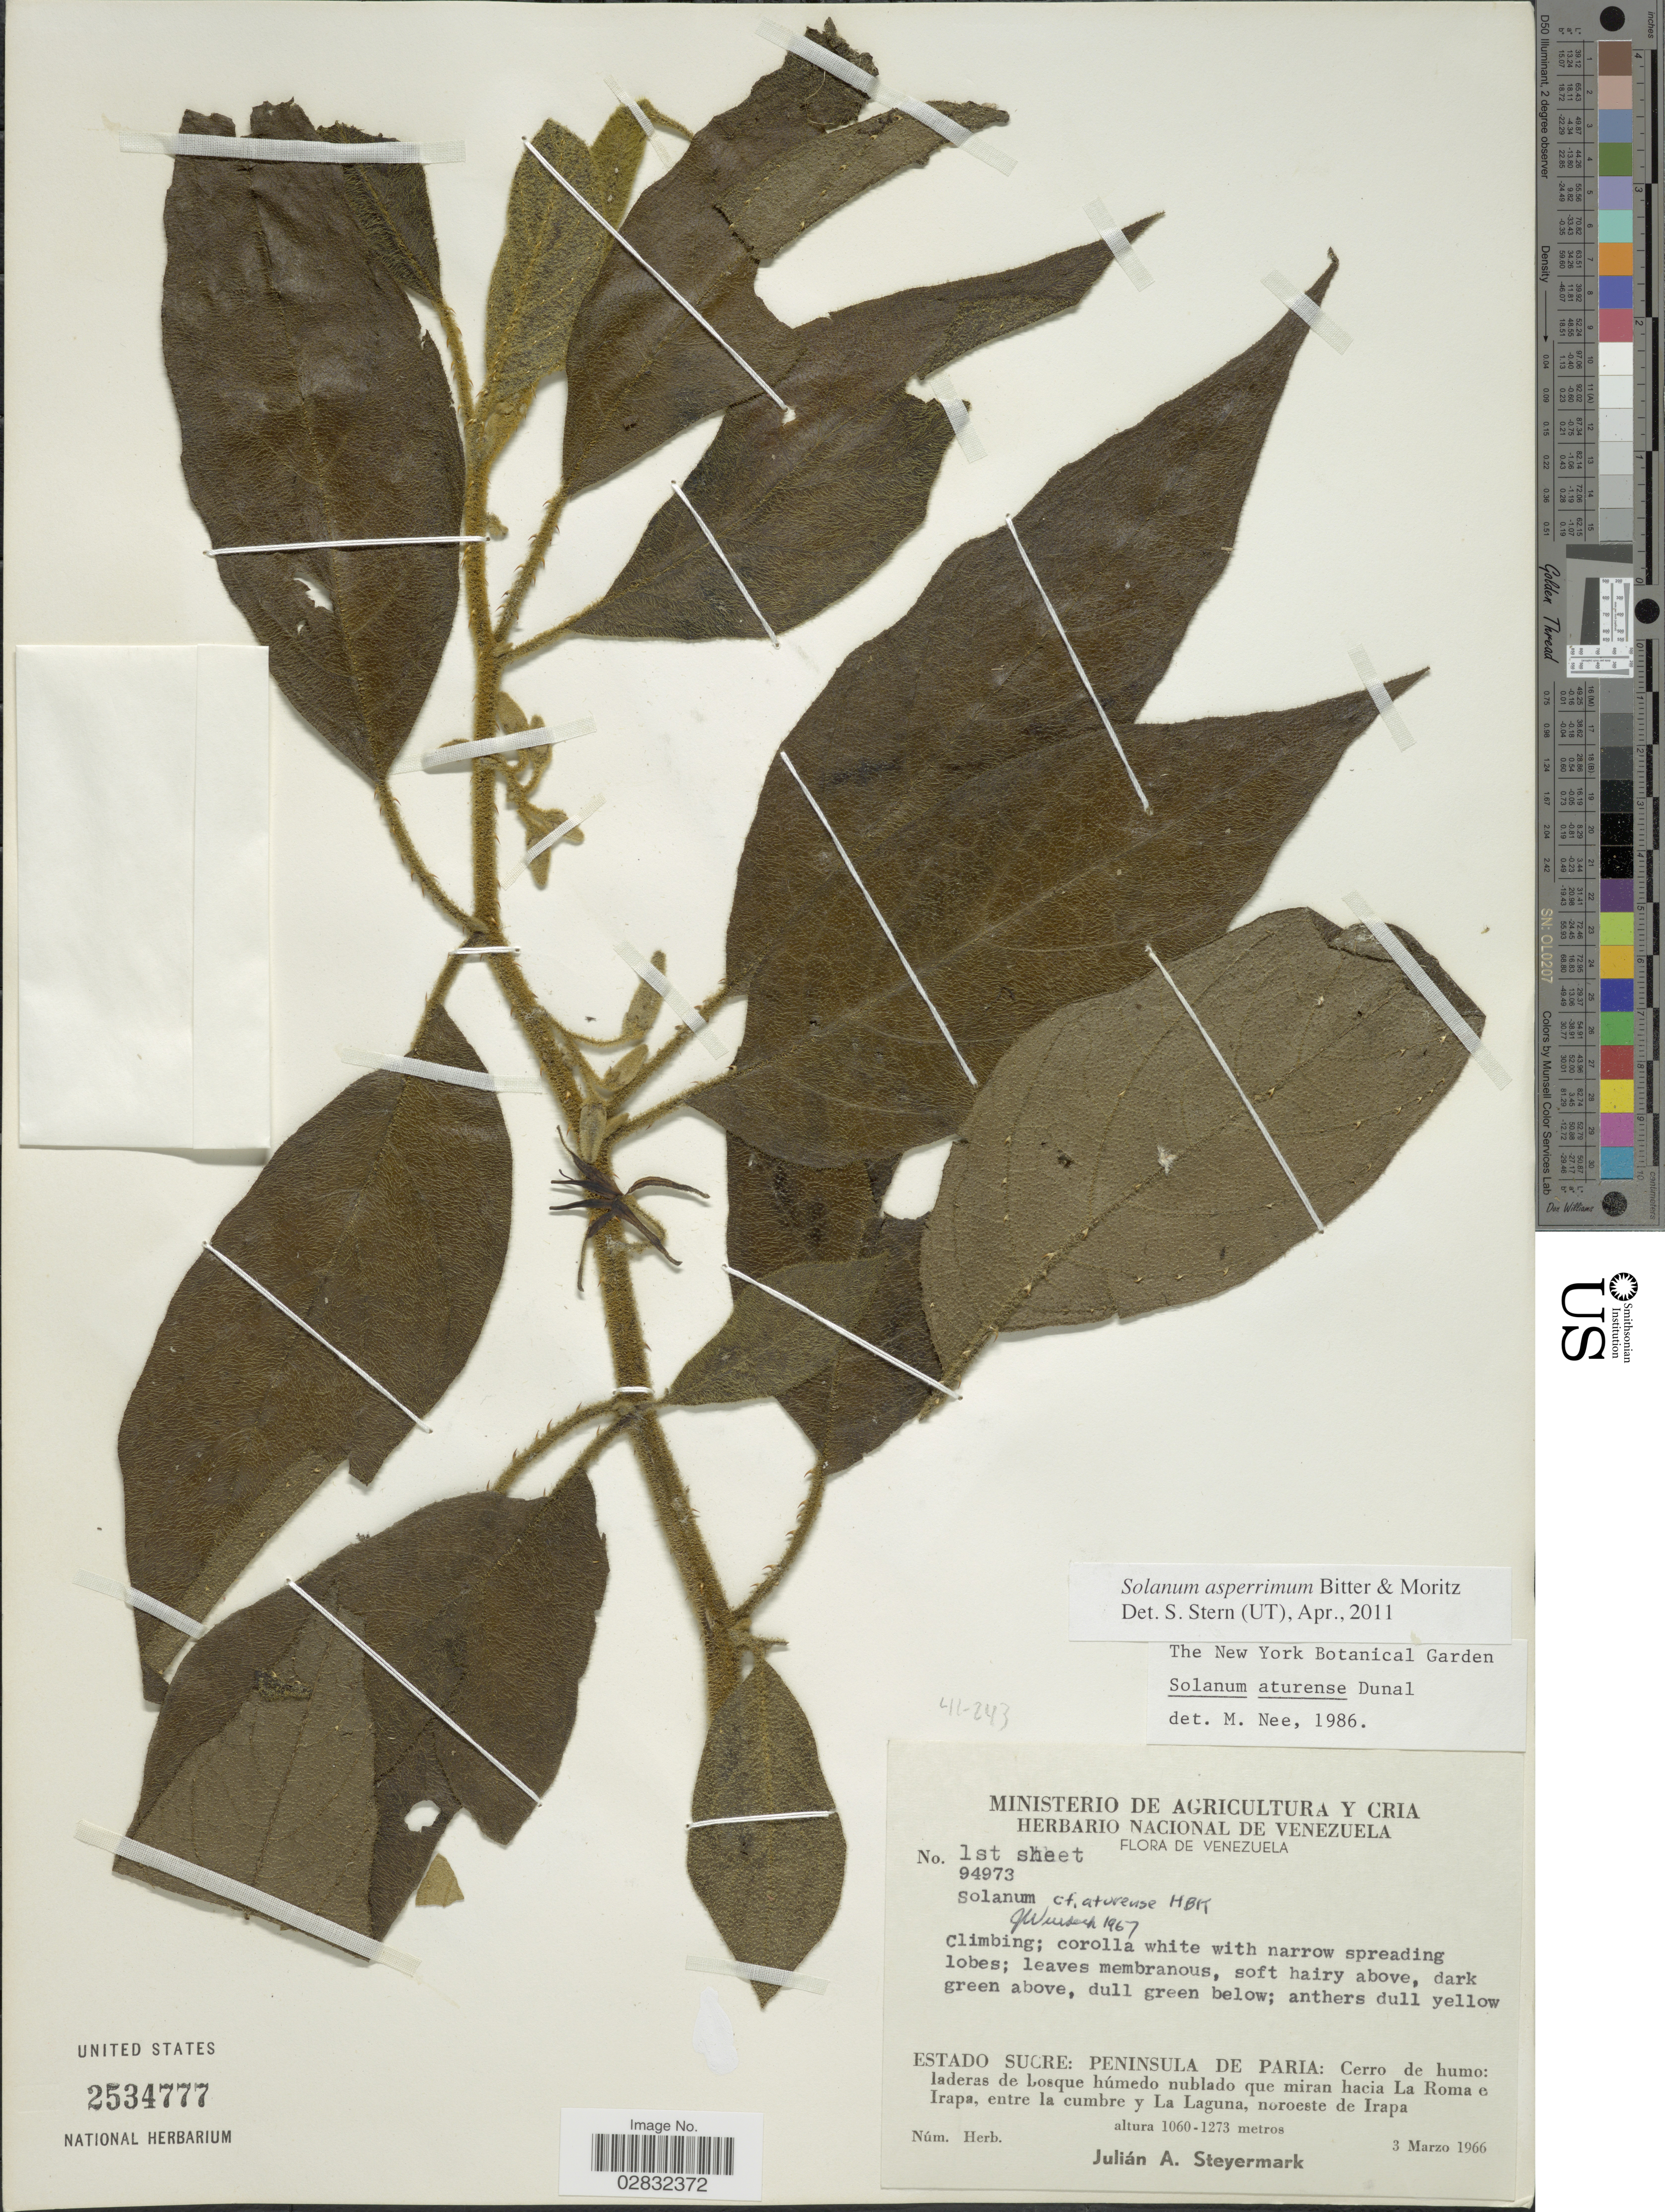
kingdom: Plantae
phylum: Tracheophyta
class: Magnoliopsida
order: Solanales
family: Solanaceae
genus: Solanum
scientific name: Solanum asperrimum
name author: Bitter & Moritz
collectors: J. Steyermark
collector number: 94973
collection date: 1966-03-03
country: Venezuela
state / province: Sucre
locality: Estado Sucre: Peninsula De Paria: Cerro de humo: laderas de bosque húmedo nublado que miran hacia La Roma e Irapa, entre la cumbre y La Laguna, noroeste de Irapa.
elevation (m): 1060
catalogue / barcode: US 2534777